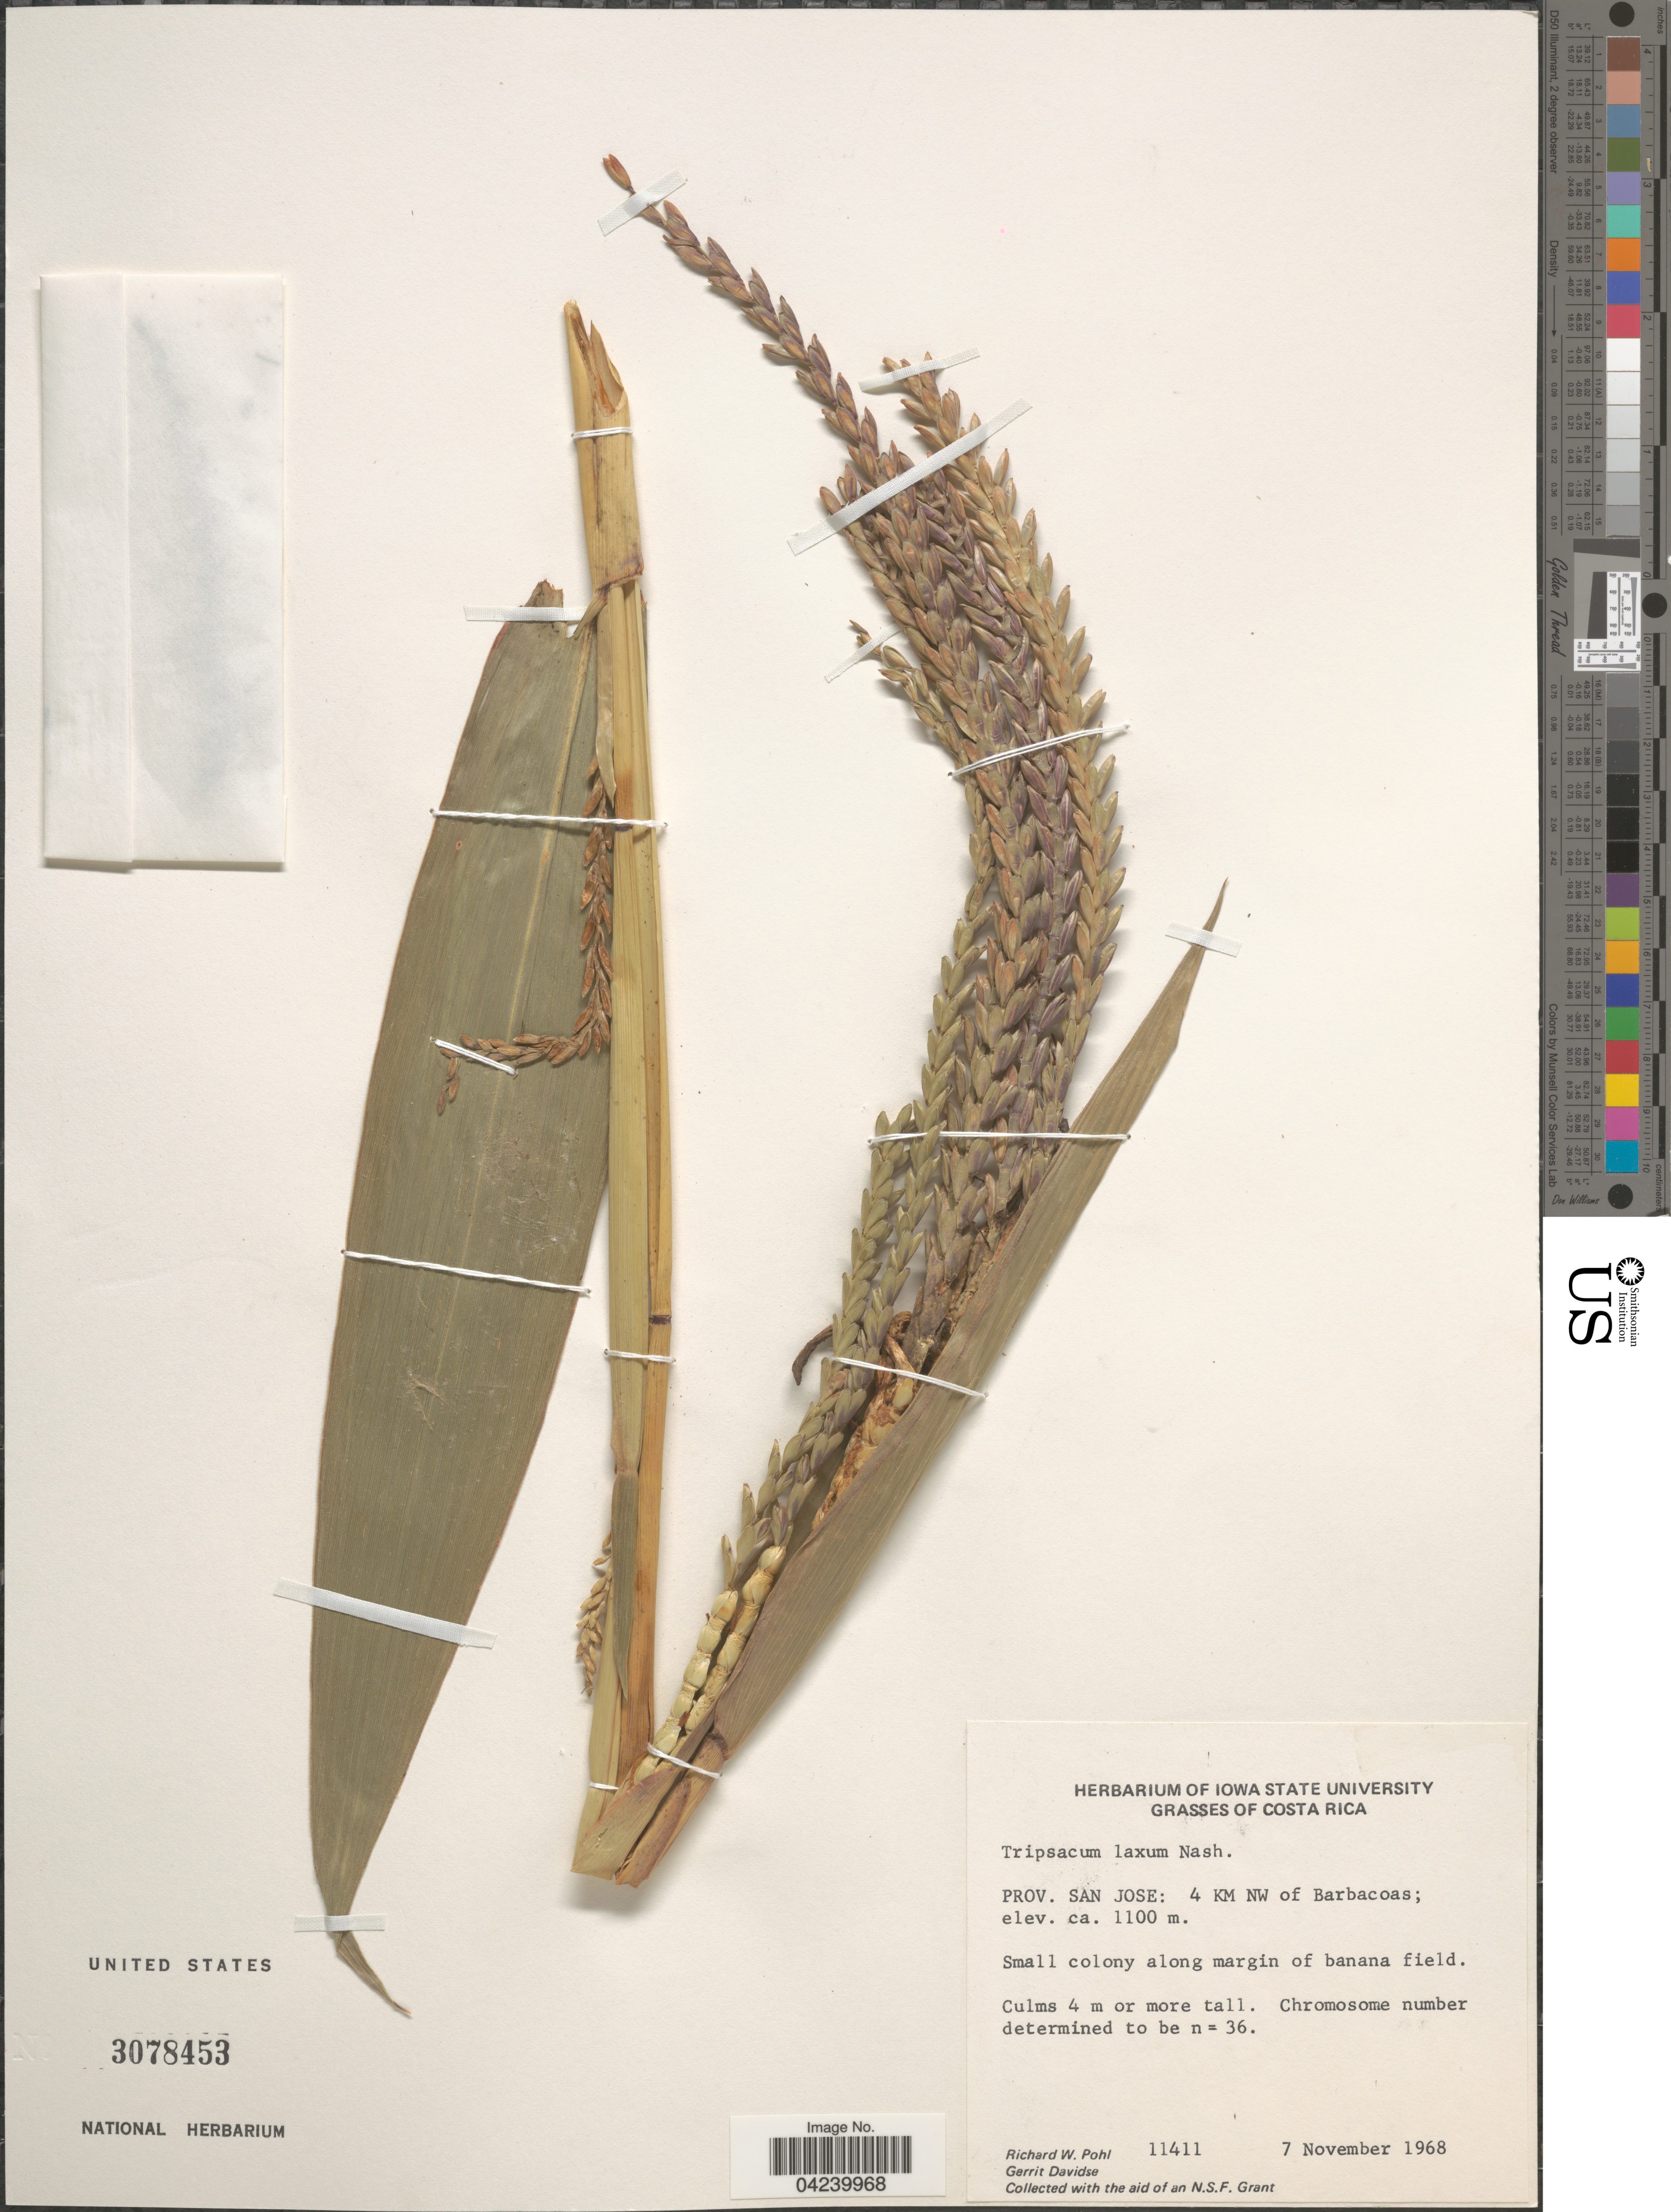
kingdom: Plantae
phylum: Tracheophyta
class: Liliopsida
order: Poales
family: Poaceae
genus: Tripsacum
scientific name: Tripsacum laxum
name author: Nash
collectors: R. W. Pohl & G. Davidse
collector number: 11411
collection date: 1968-11-07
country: Costa Rica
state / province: San José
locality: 4 KM NW of Barbacoas. Small colony along margin of banana field.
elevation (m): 1100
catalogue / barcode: US 3078453